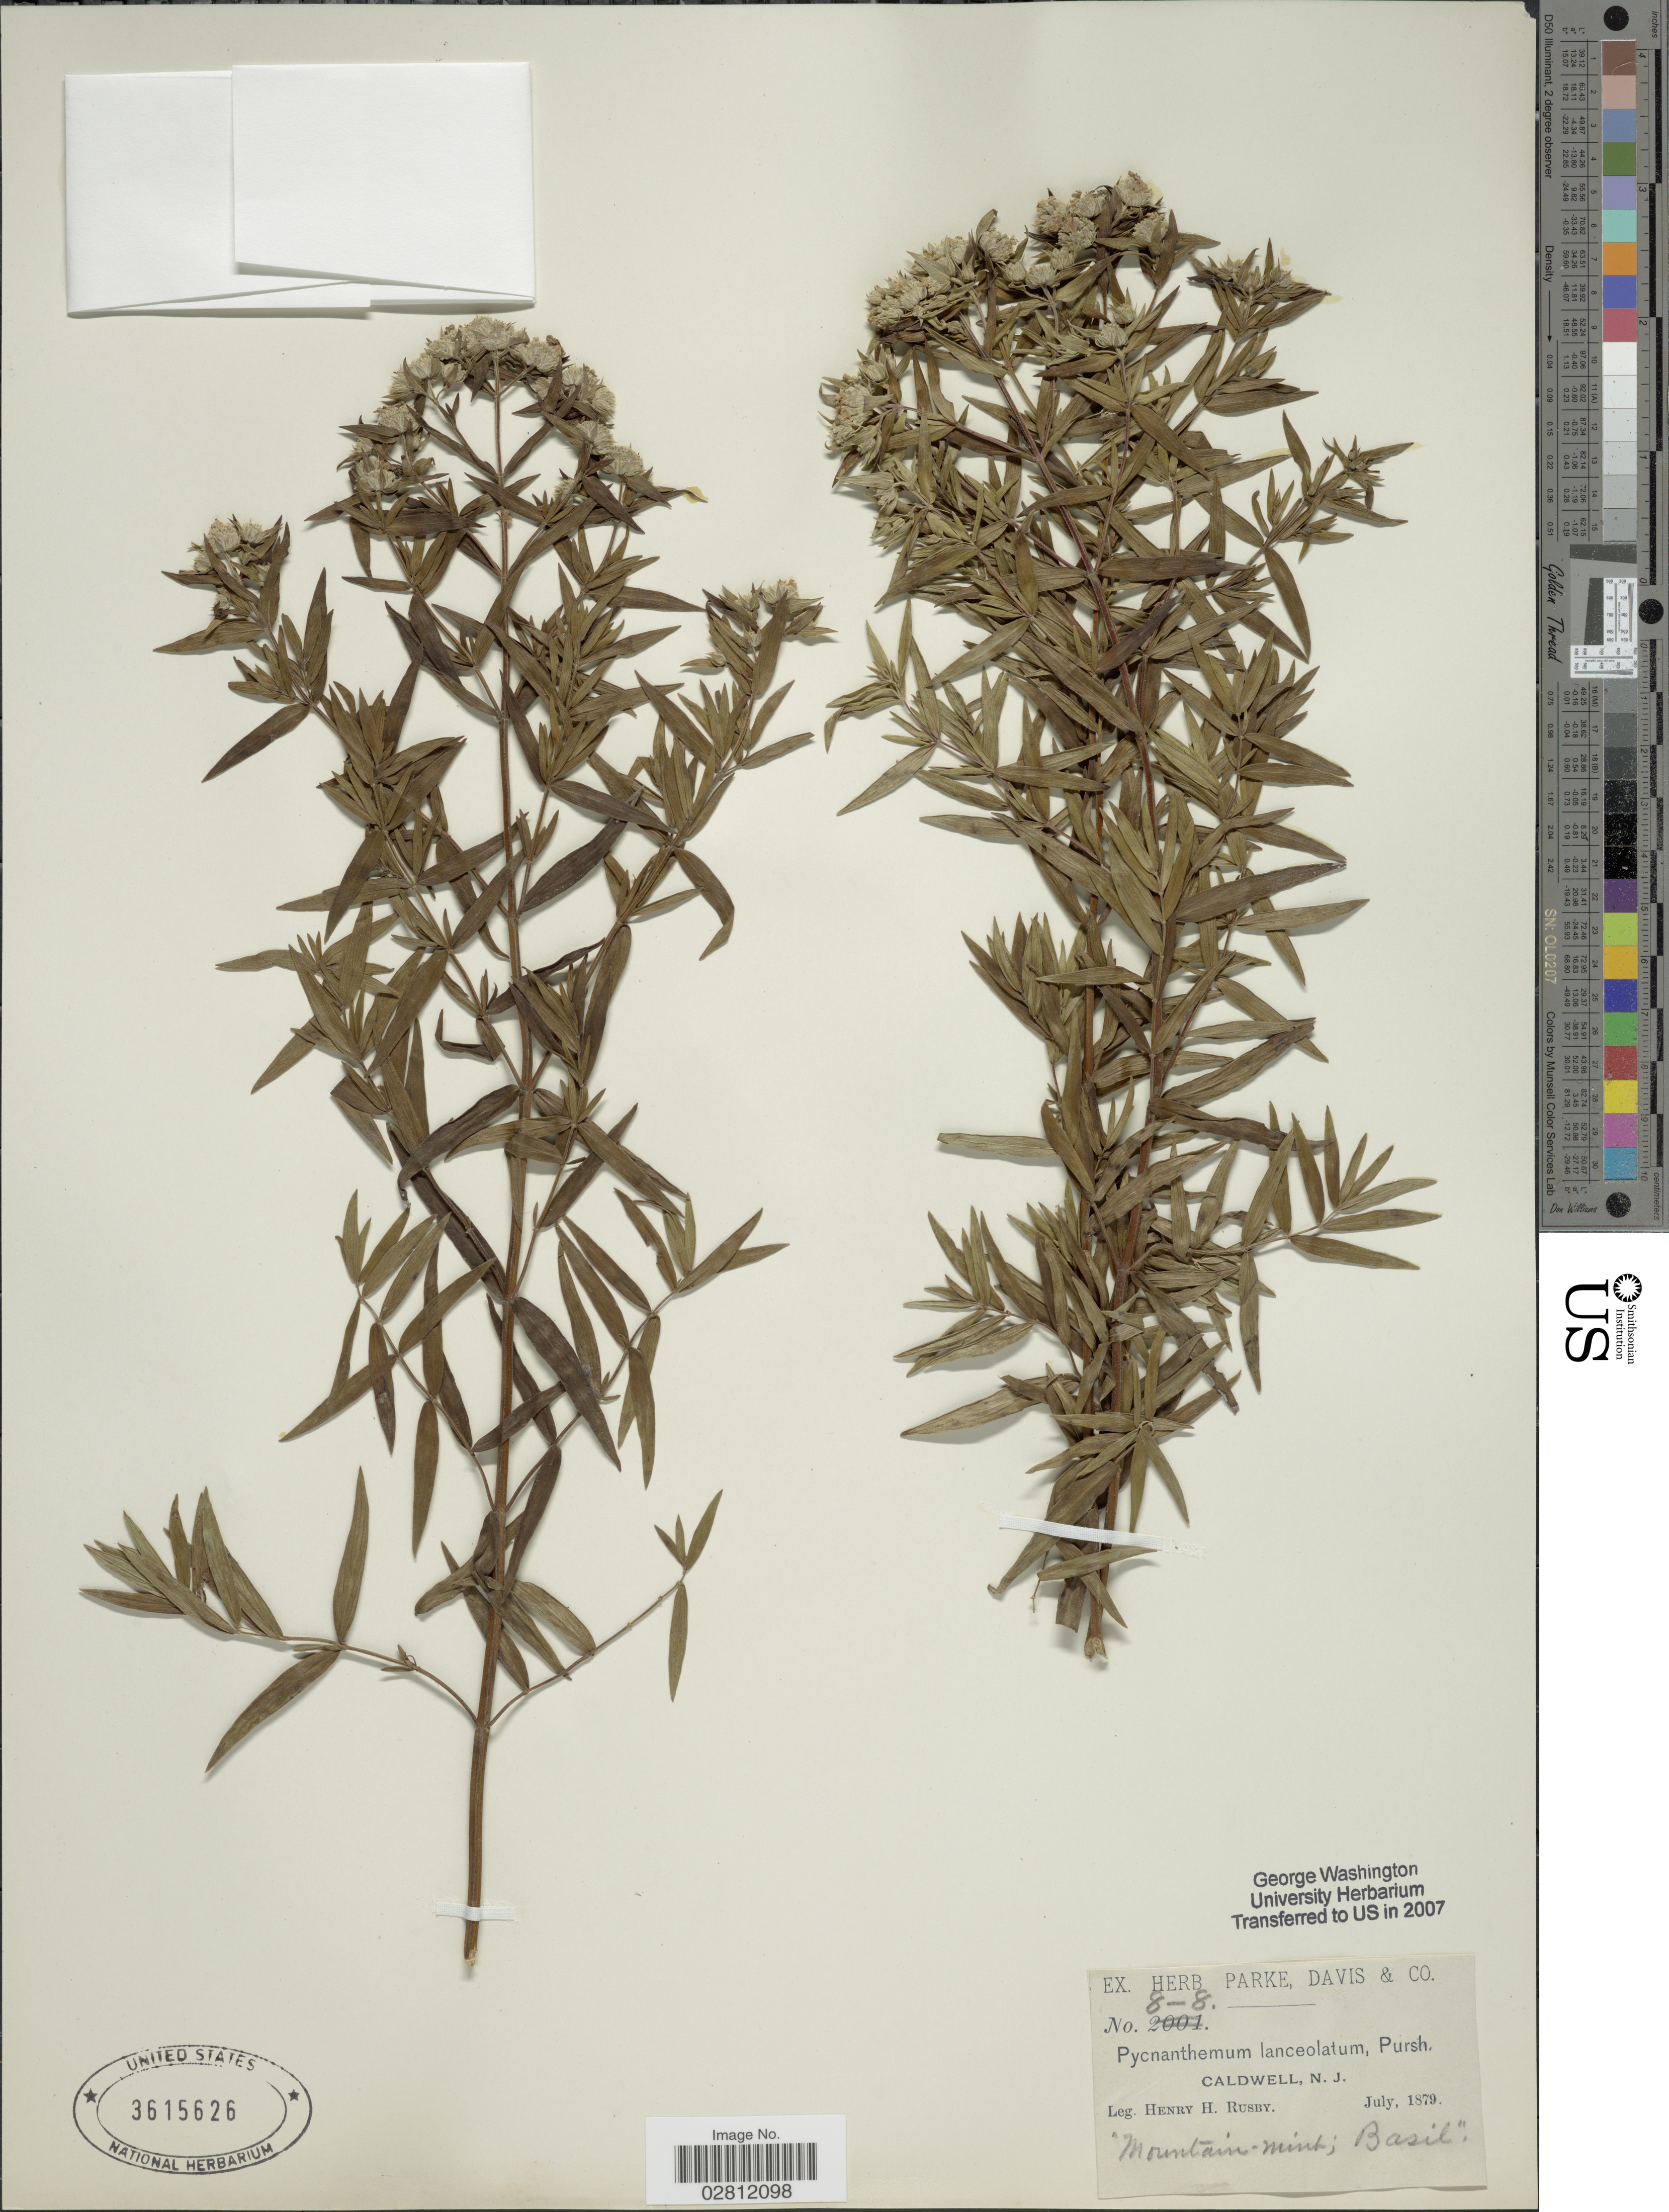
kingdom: Plantae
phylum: Tracheophyta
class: Magnoliopsida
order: Lamiales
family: Lamiaceae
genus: Pycnanthemum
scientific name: Pycnanthemum lanceolatum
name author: (Willd.) Pursh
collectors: H. H. Rusby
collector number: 8-8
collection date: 1879-07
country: United States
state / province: New Jersey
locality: Caldwell.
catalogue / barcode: US 3615626